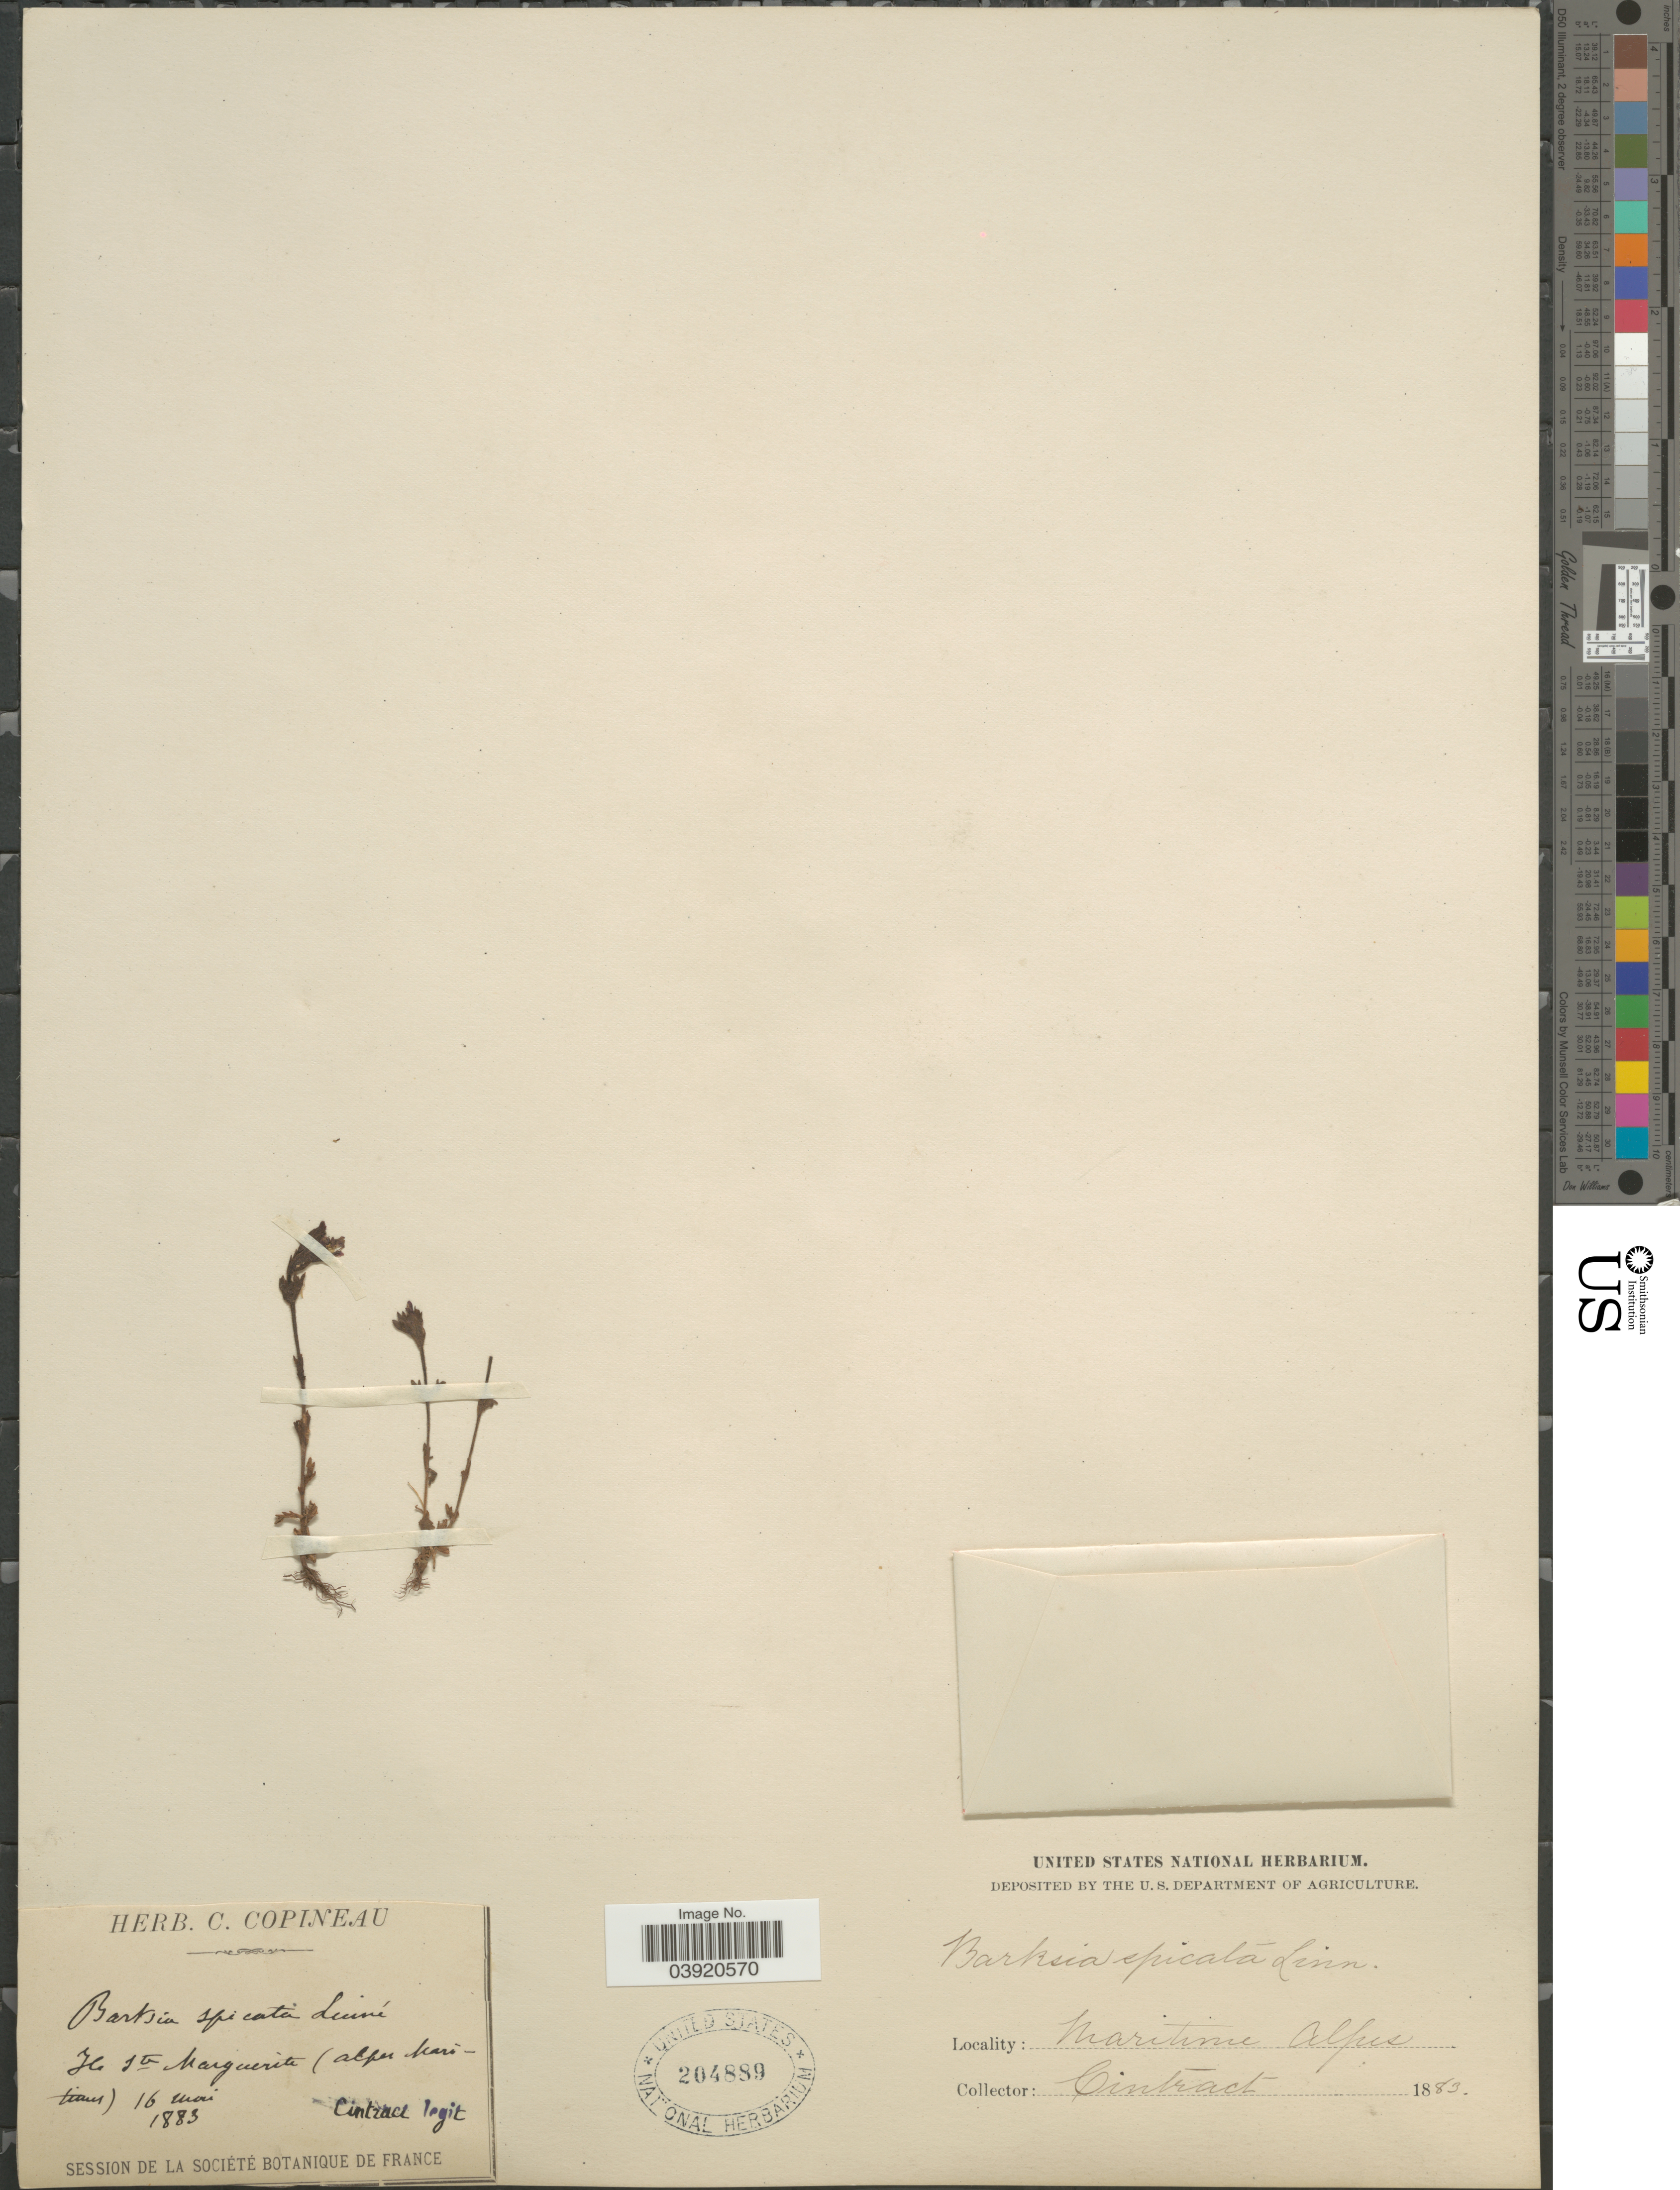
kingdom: Plantae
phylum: Tracheophyta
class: Magnoliopsida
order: Lamiales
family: Orobanchaceae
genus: Bartsia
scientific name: Bartsia spicata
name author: Ramond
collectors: Cintract, --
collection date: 1883-05-16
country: France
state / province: Provence-Alpes-Côte d'Azur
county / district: Alpes-Maritimes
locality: Ile Ste Marguerite (alpes Maritimes). Maritime Alpes.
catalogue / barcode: US 204889